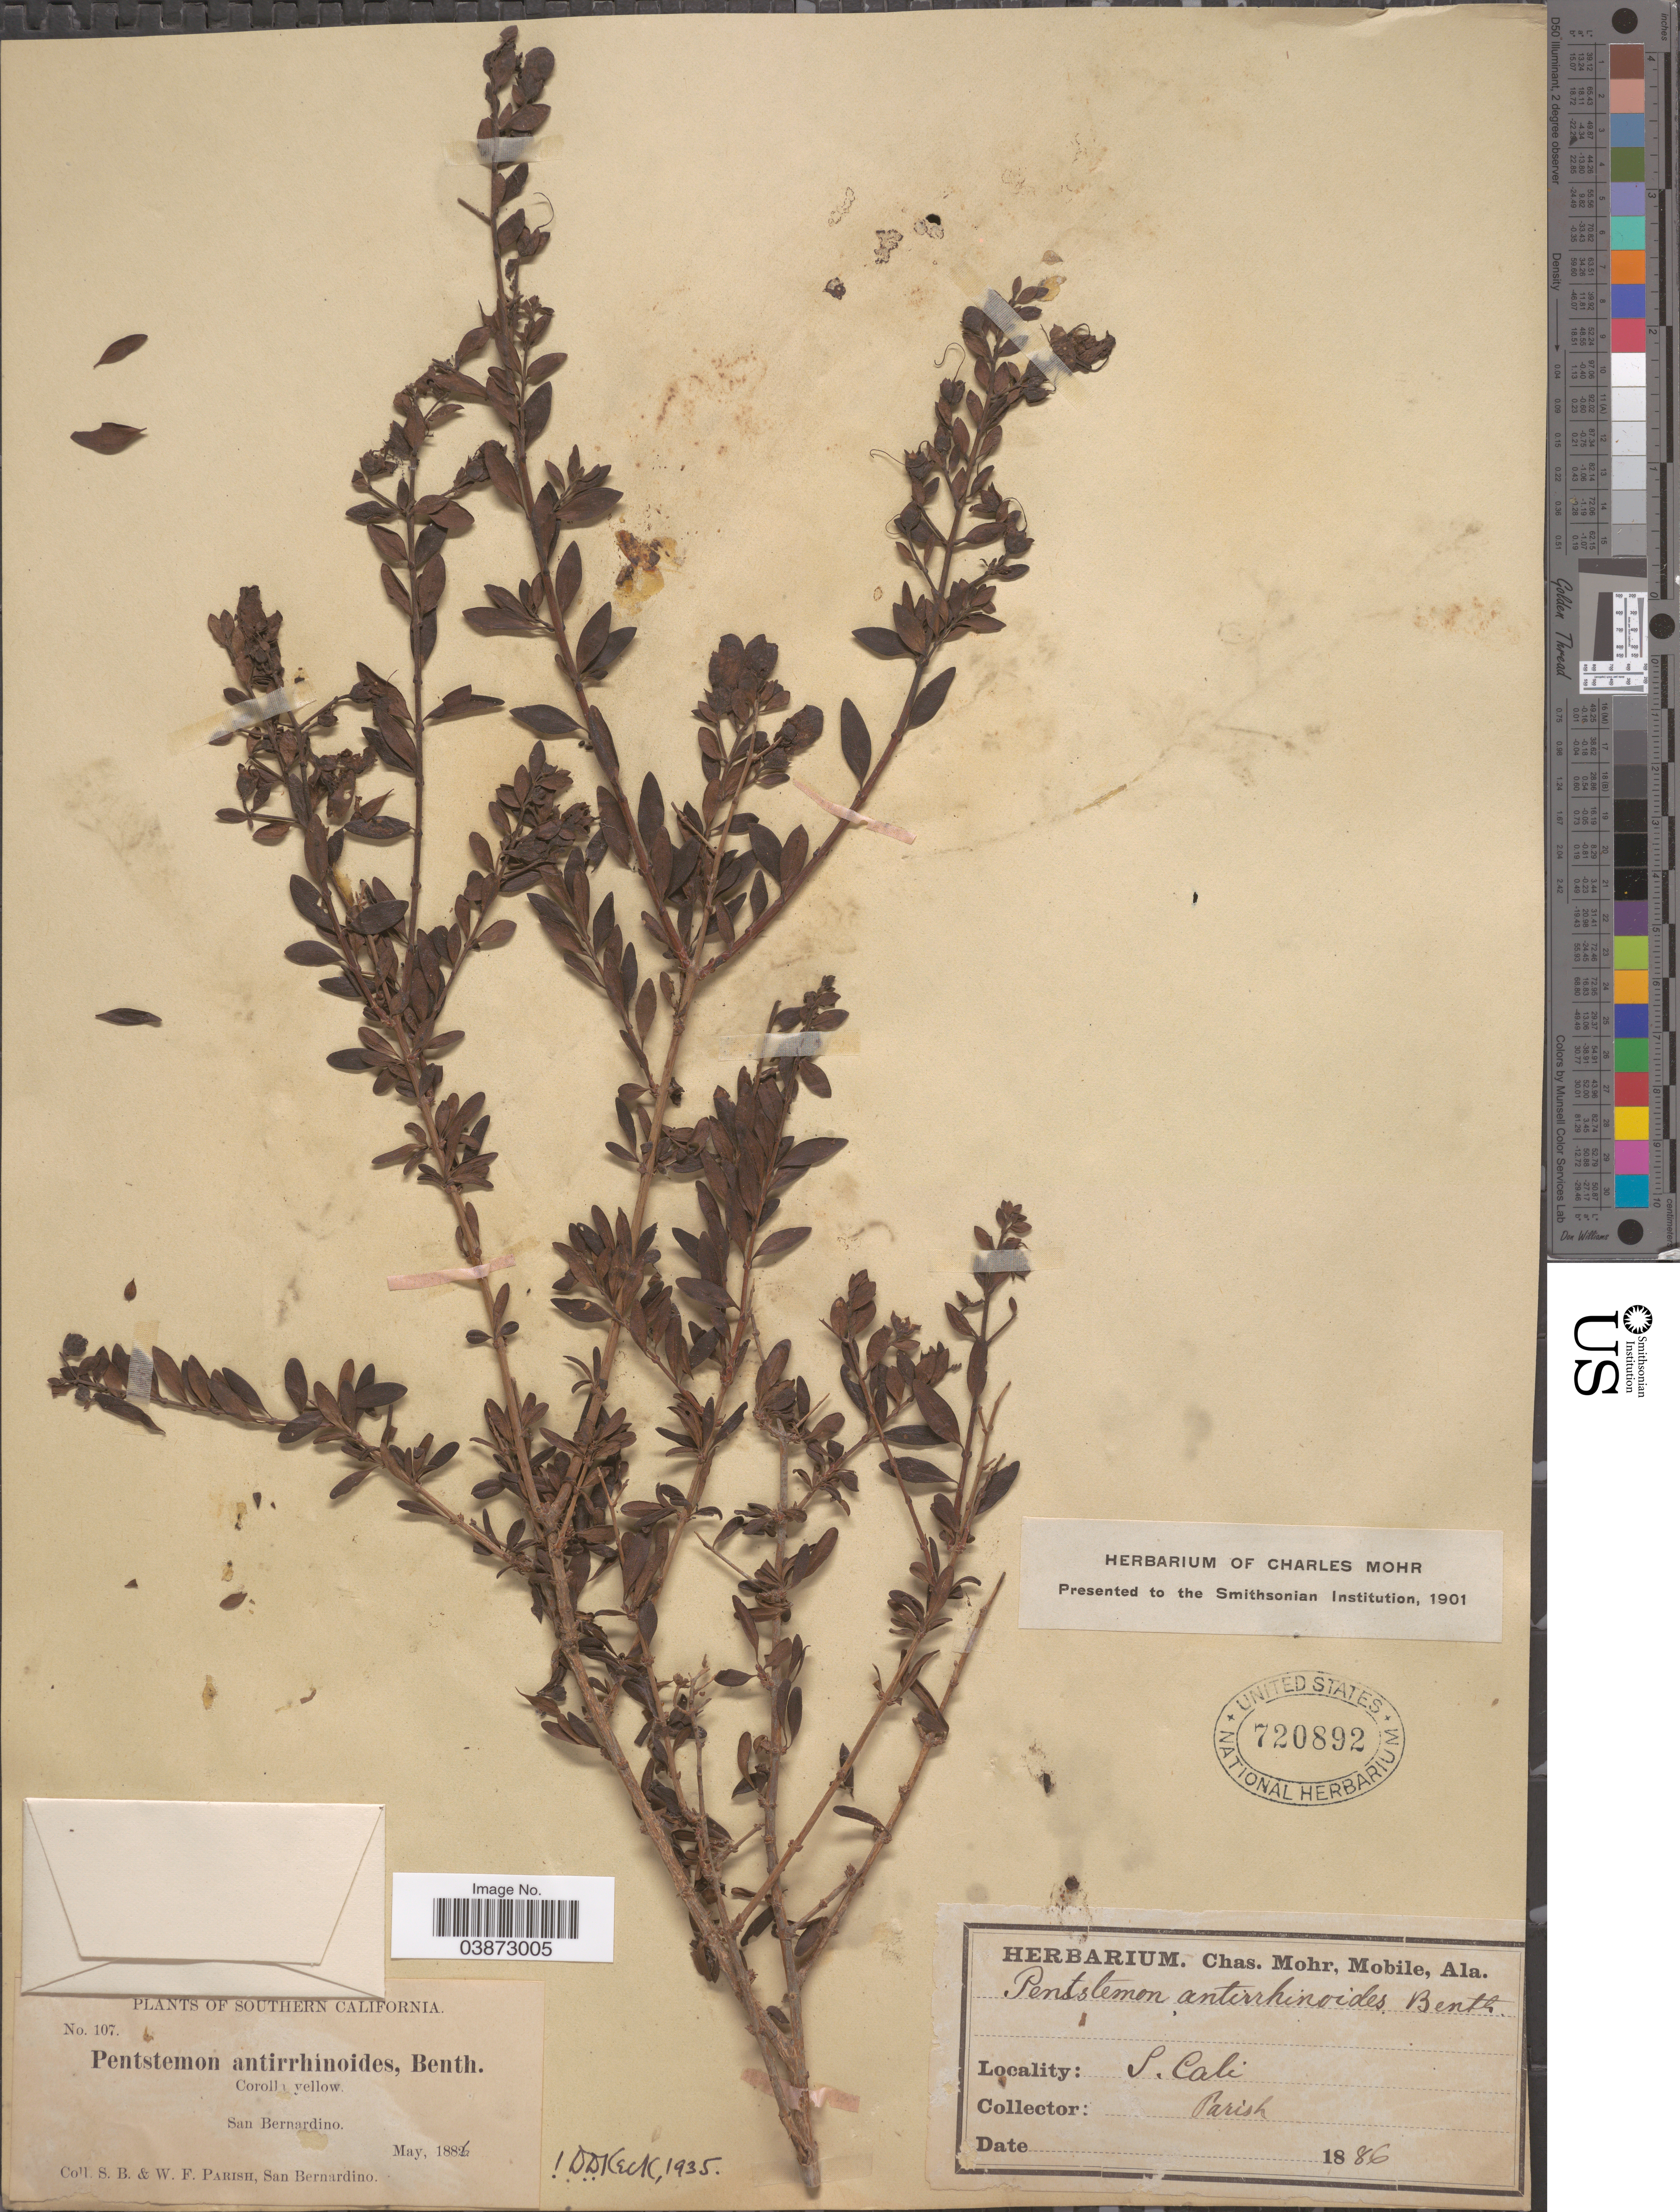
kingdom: Plantae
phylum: Tracheophyta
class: Magnoliopsida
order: Lamiales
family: Plantaginaceae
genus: Penstemon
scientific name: Penstemon antirrhinoides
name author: Benth.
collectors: S. B. Parish & W. F. Parish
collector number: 107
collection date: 1886-05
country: United States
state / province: California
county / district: San Bernardino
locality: Southern California. San Bernardino.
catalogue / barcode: US 720892